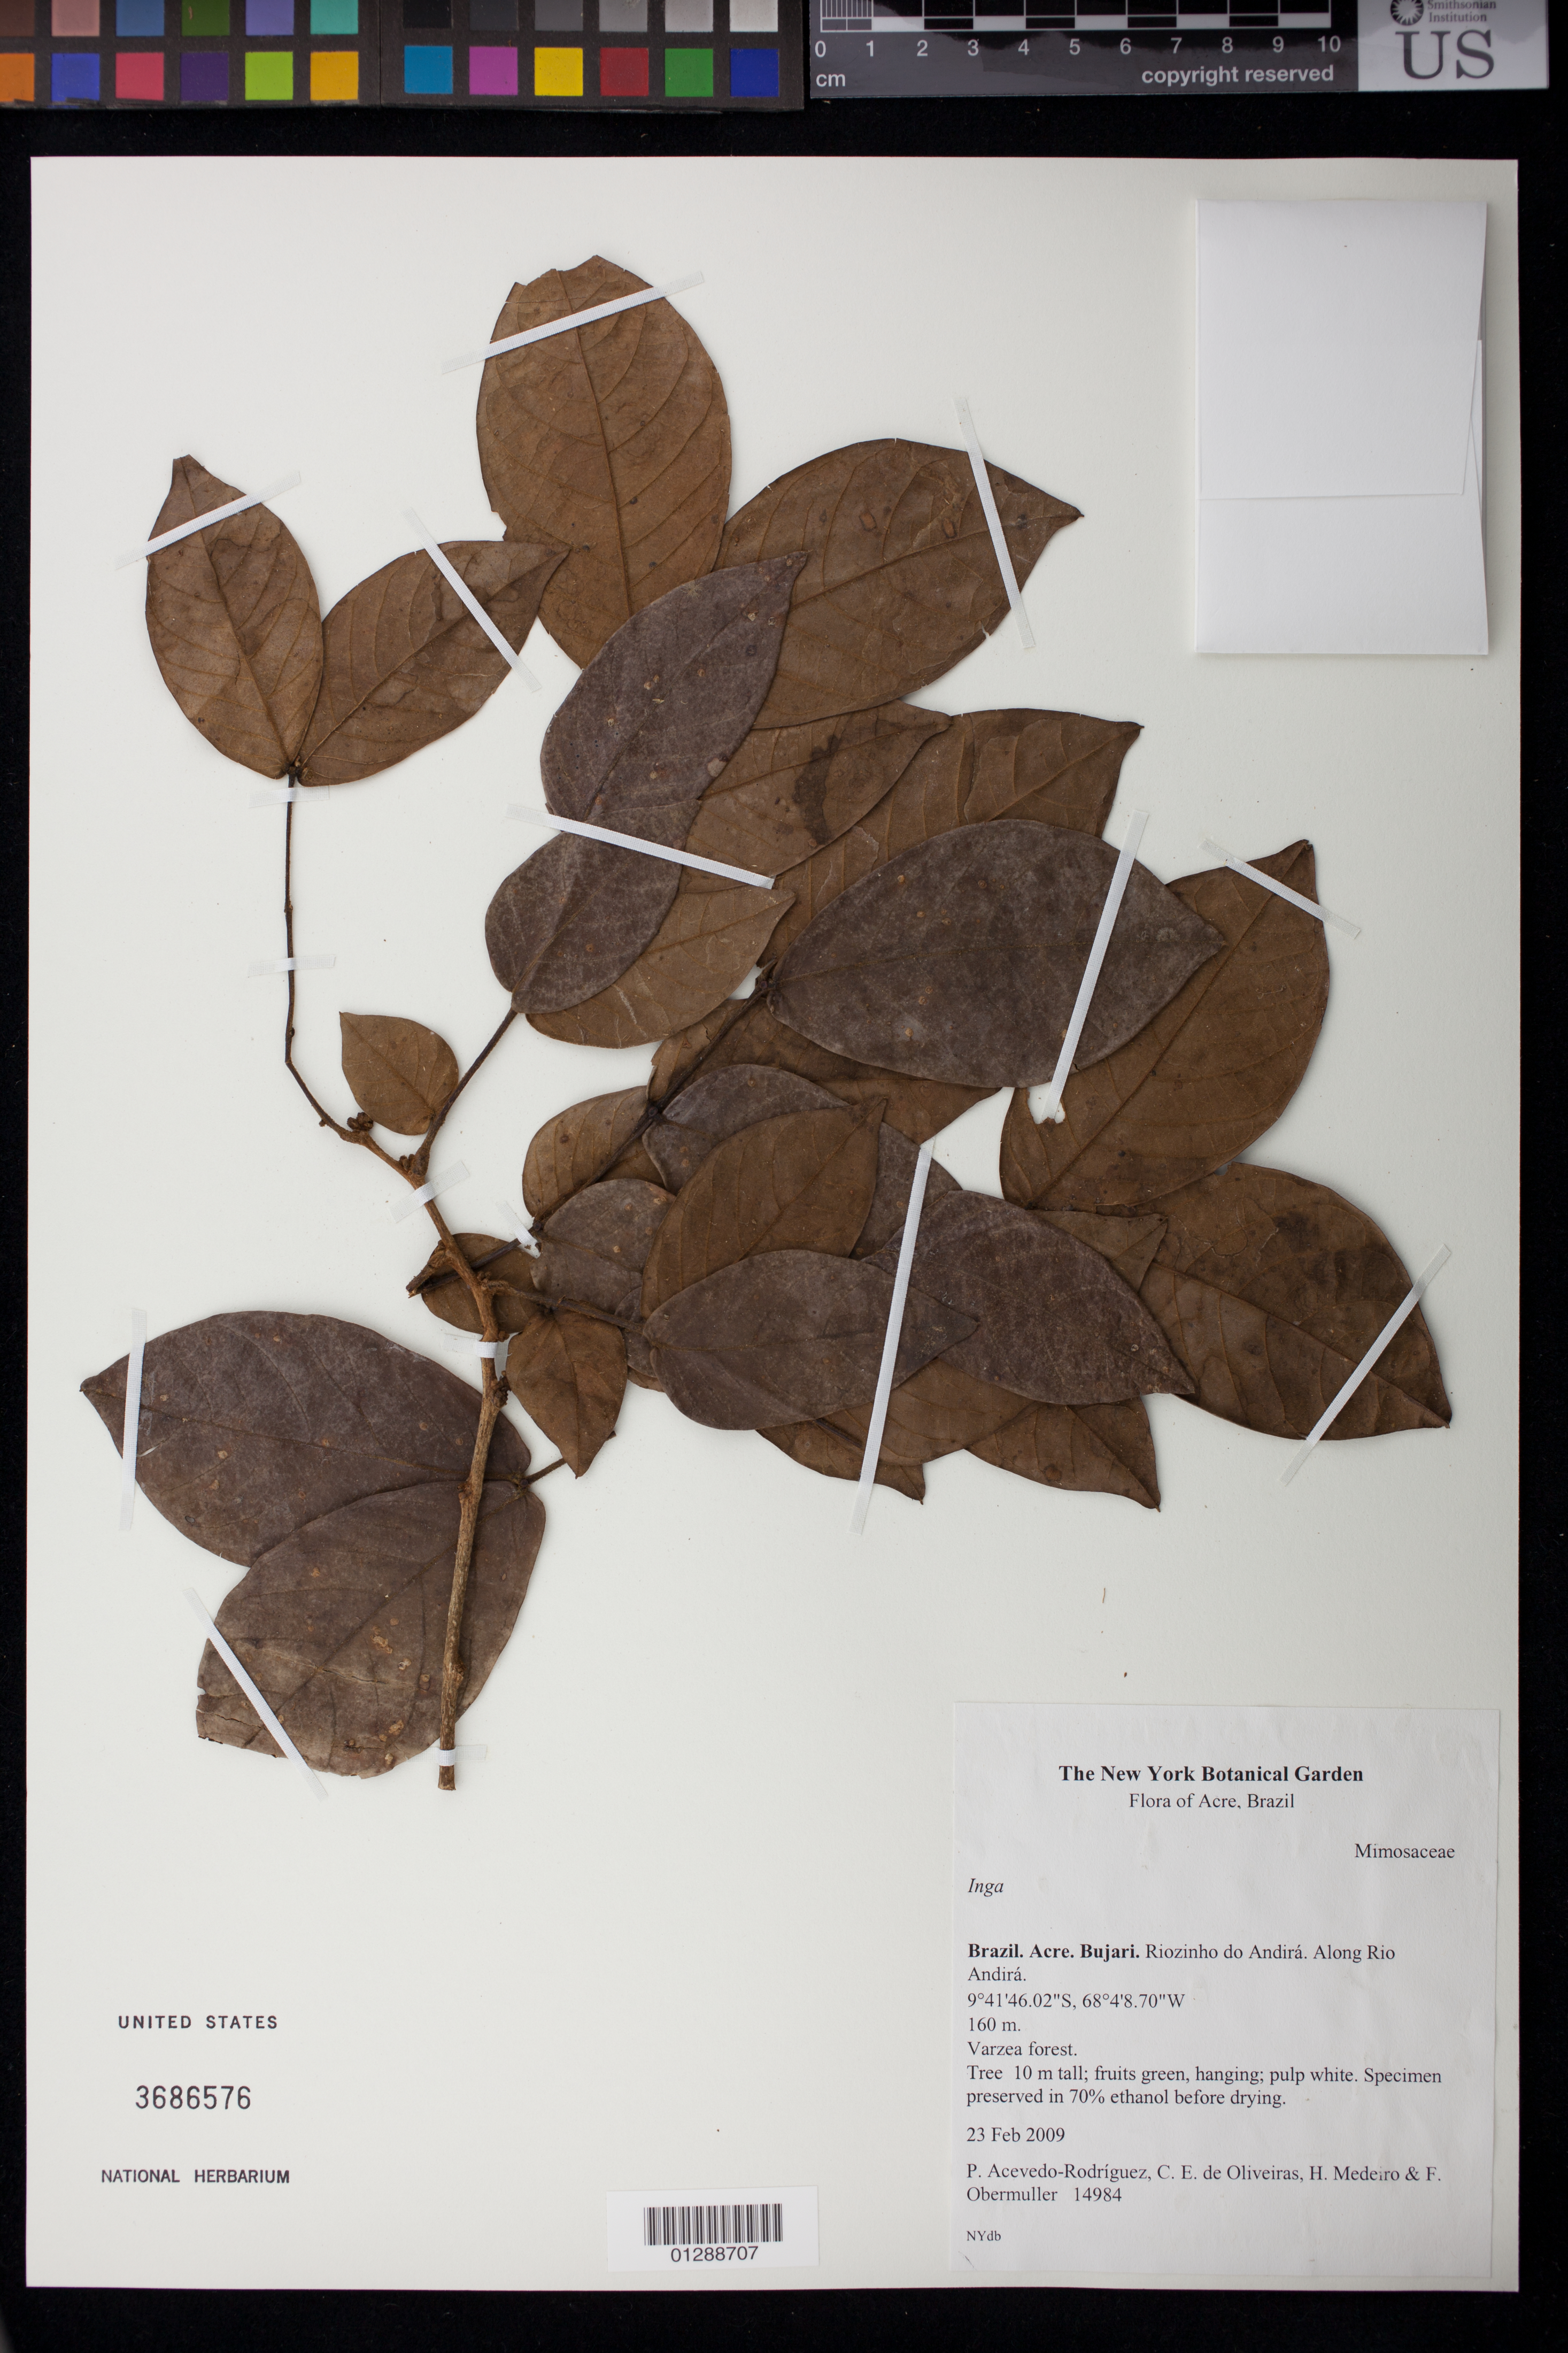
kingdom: Plantae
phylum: Tracheophyta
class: Magnoliopsida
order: Fabales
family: Fabaceae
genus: Inga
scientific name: Inga sp.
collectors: P. Acevedo-Rodr., C. E. de Oliveiras, H. Medeiro & F. A. Obermuller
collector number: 14984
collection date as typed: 23 Feb 2009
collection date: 2009-02-23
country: Brazil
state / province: Acre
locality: Acre; Muncipio Bujarí, Riocinho Anjira. Along Rio Anjira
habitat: Varzea forest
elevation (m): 160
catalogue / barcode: US 3686576